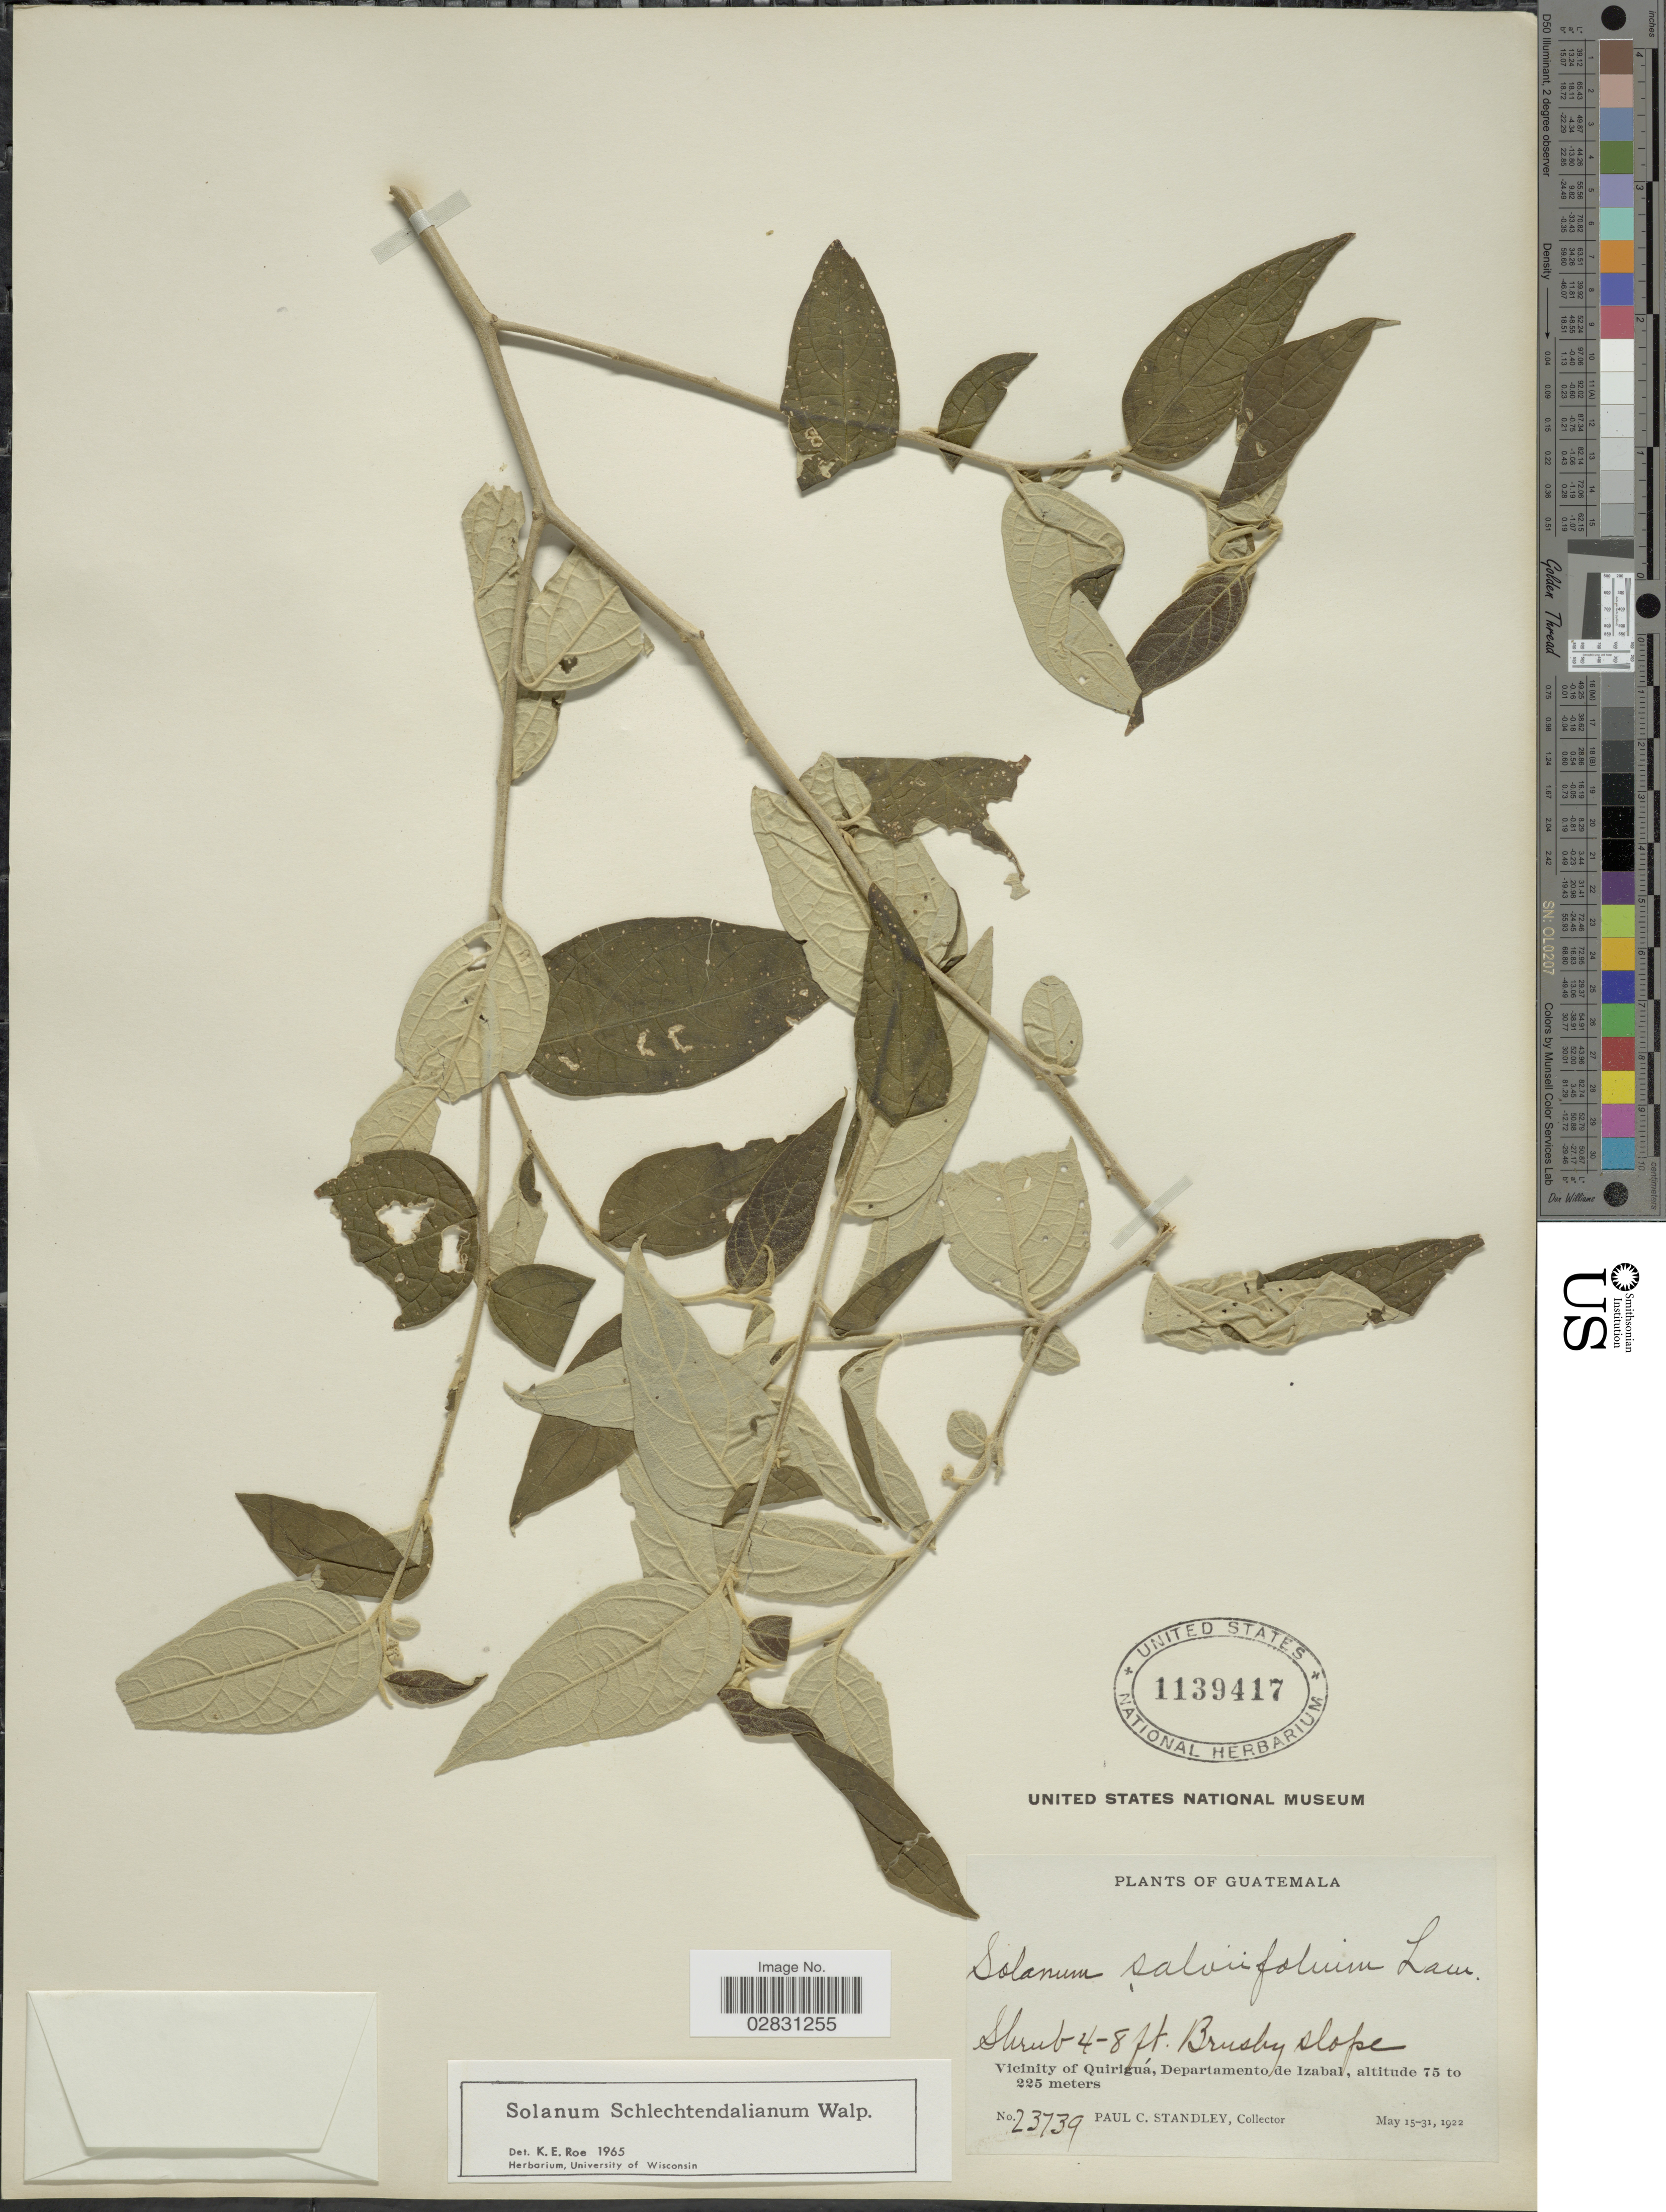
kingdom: Plantae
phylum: Tracheophyta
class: Magnoliopsida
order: Solanales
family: Solanaceae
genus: Solanum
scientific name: Solanum schlechtendalianum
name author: Walp.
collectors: P. C. Standley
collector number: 23739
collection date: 1922-05-15/1922-05-31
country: Guatemala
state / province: Izabal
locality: Vicinity of Quiriguá, Departamento de Izabal.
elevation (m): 75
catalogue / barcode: US 1139417